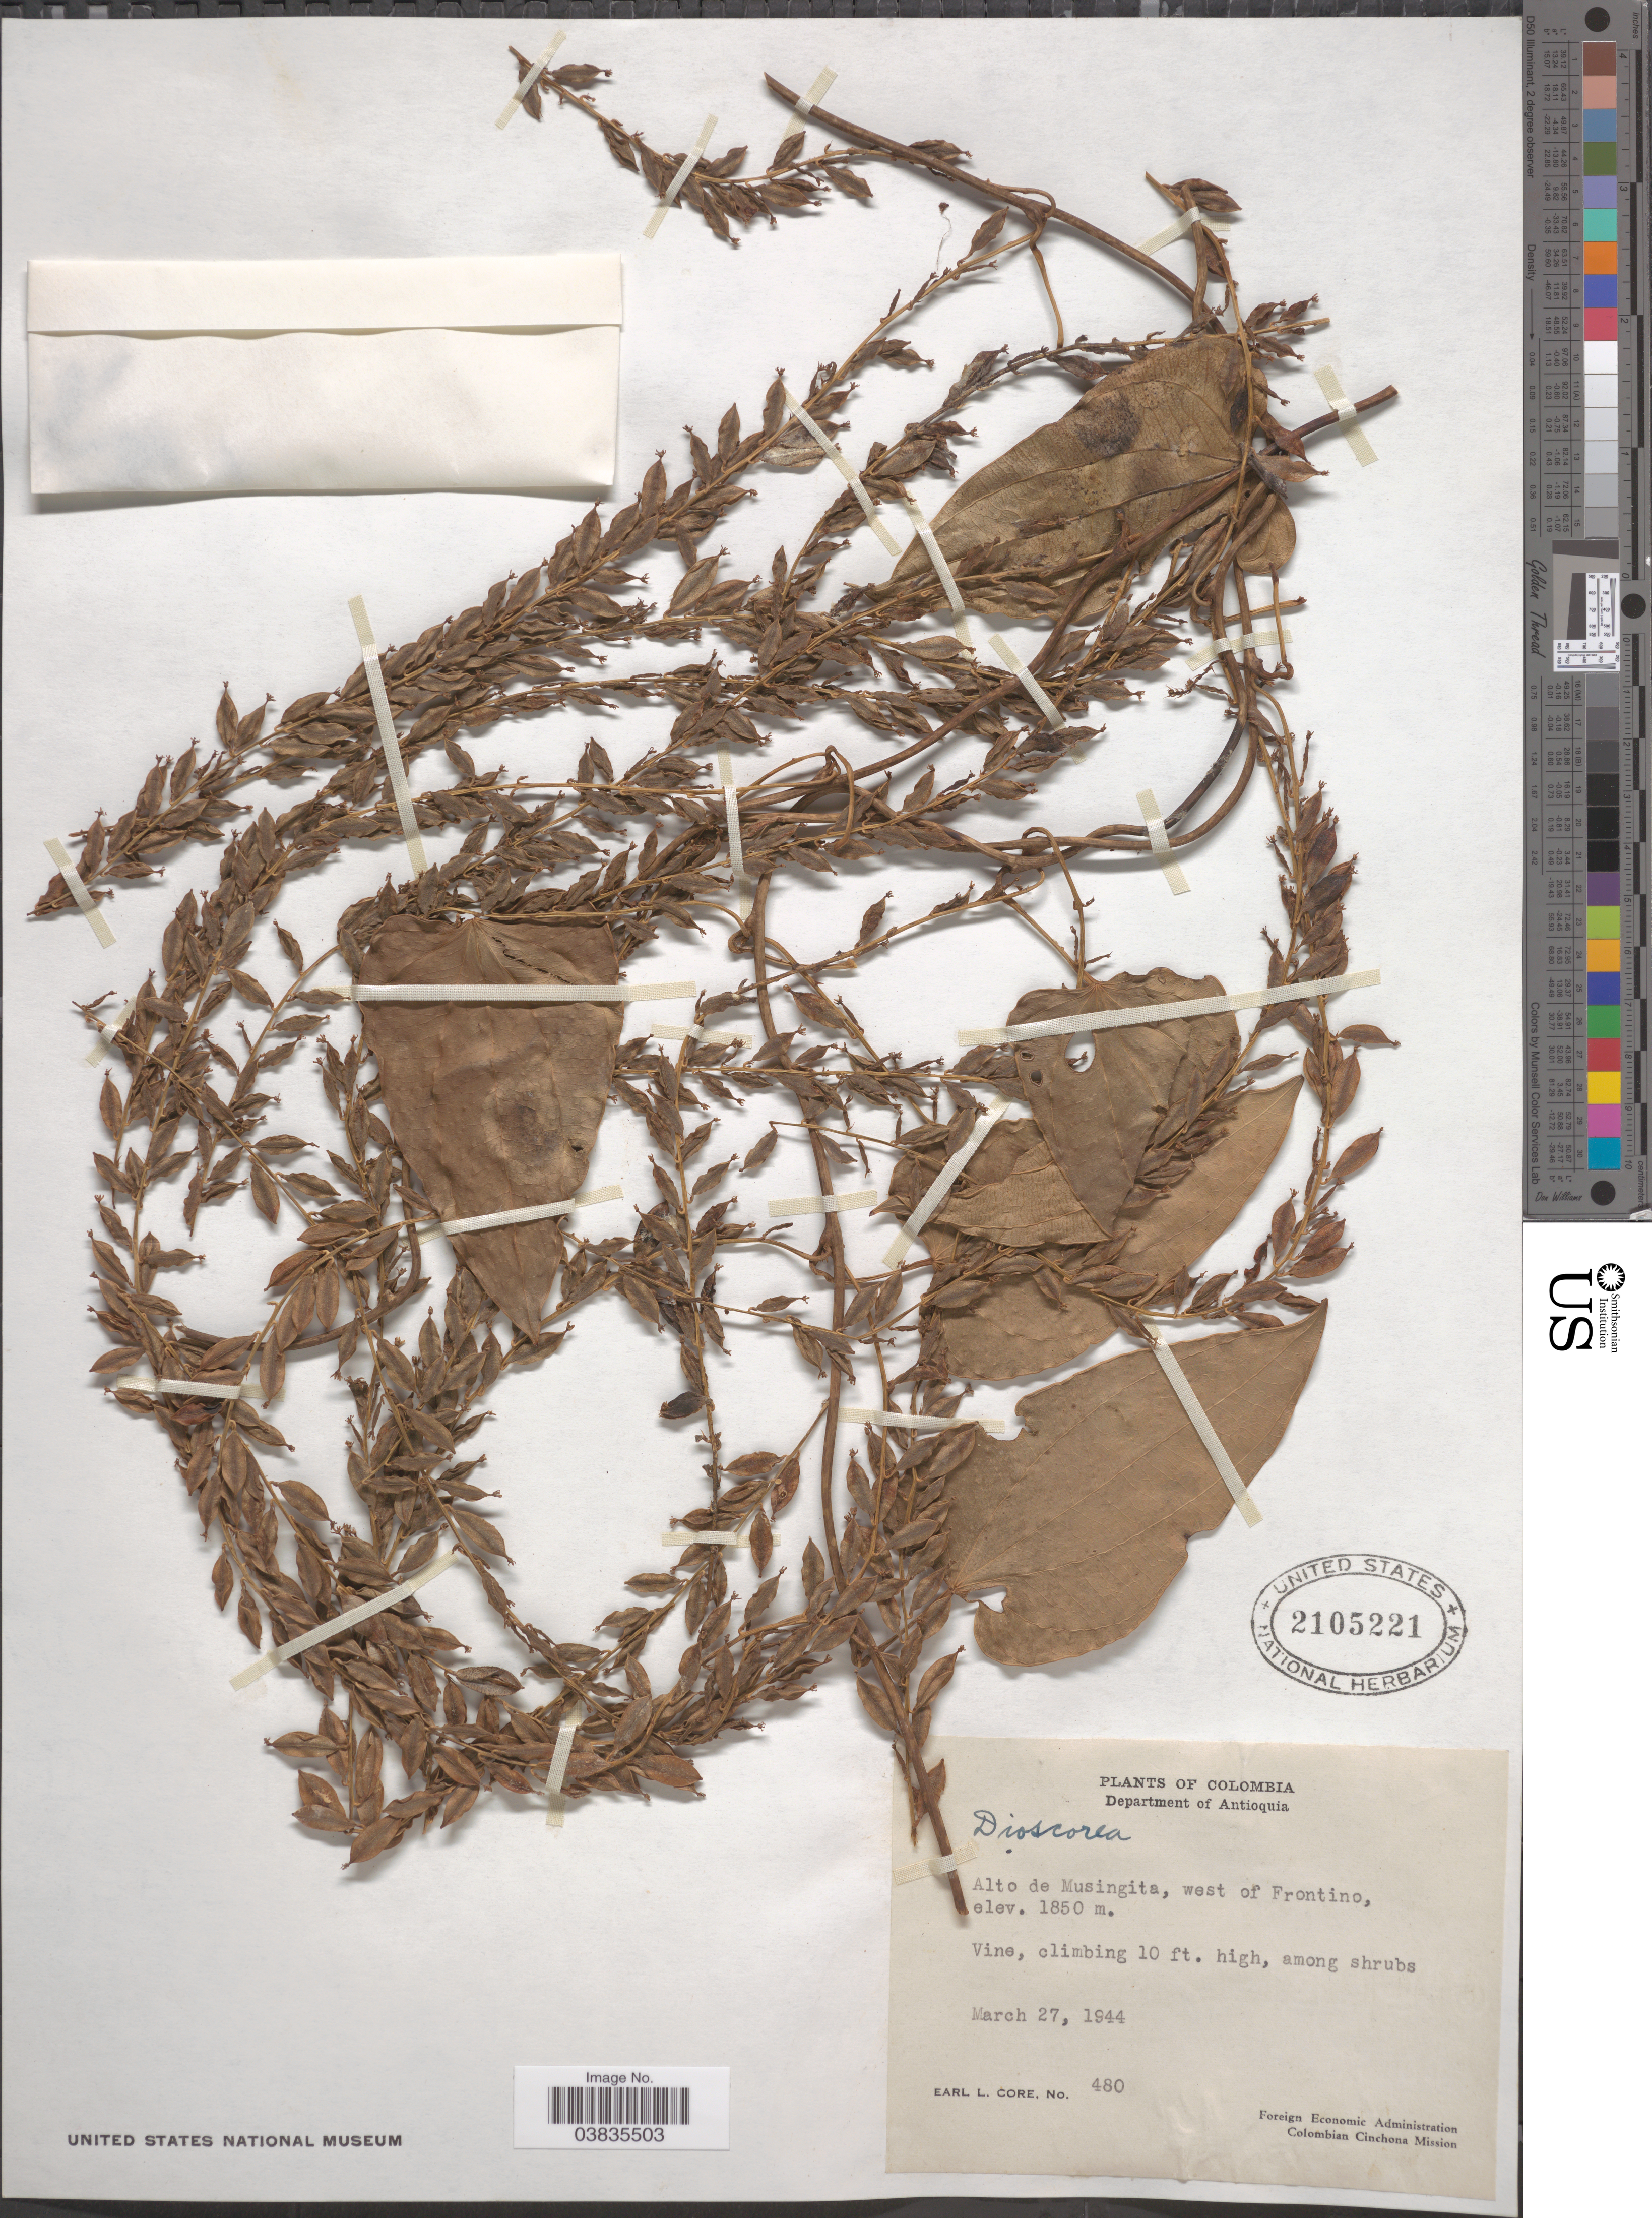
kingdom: Plantae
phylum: Tracheophyta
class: Liliopsida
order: Dioscoreales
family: Dioscoreaceae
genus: Dioscorea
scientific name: Dioscorea sp.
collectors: E. L. Core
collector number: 480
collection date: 1944-03-27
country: Colombia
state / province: Antioquia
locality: Department of Antioquia. Alto de Musingita, west of Frontino.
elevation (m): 1850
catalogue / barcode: US 2105221